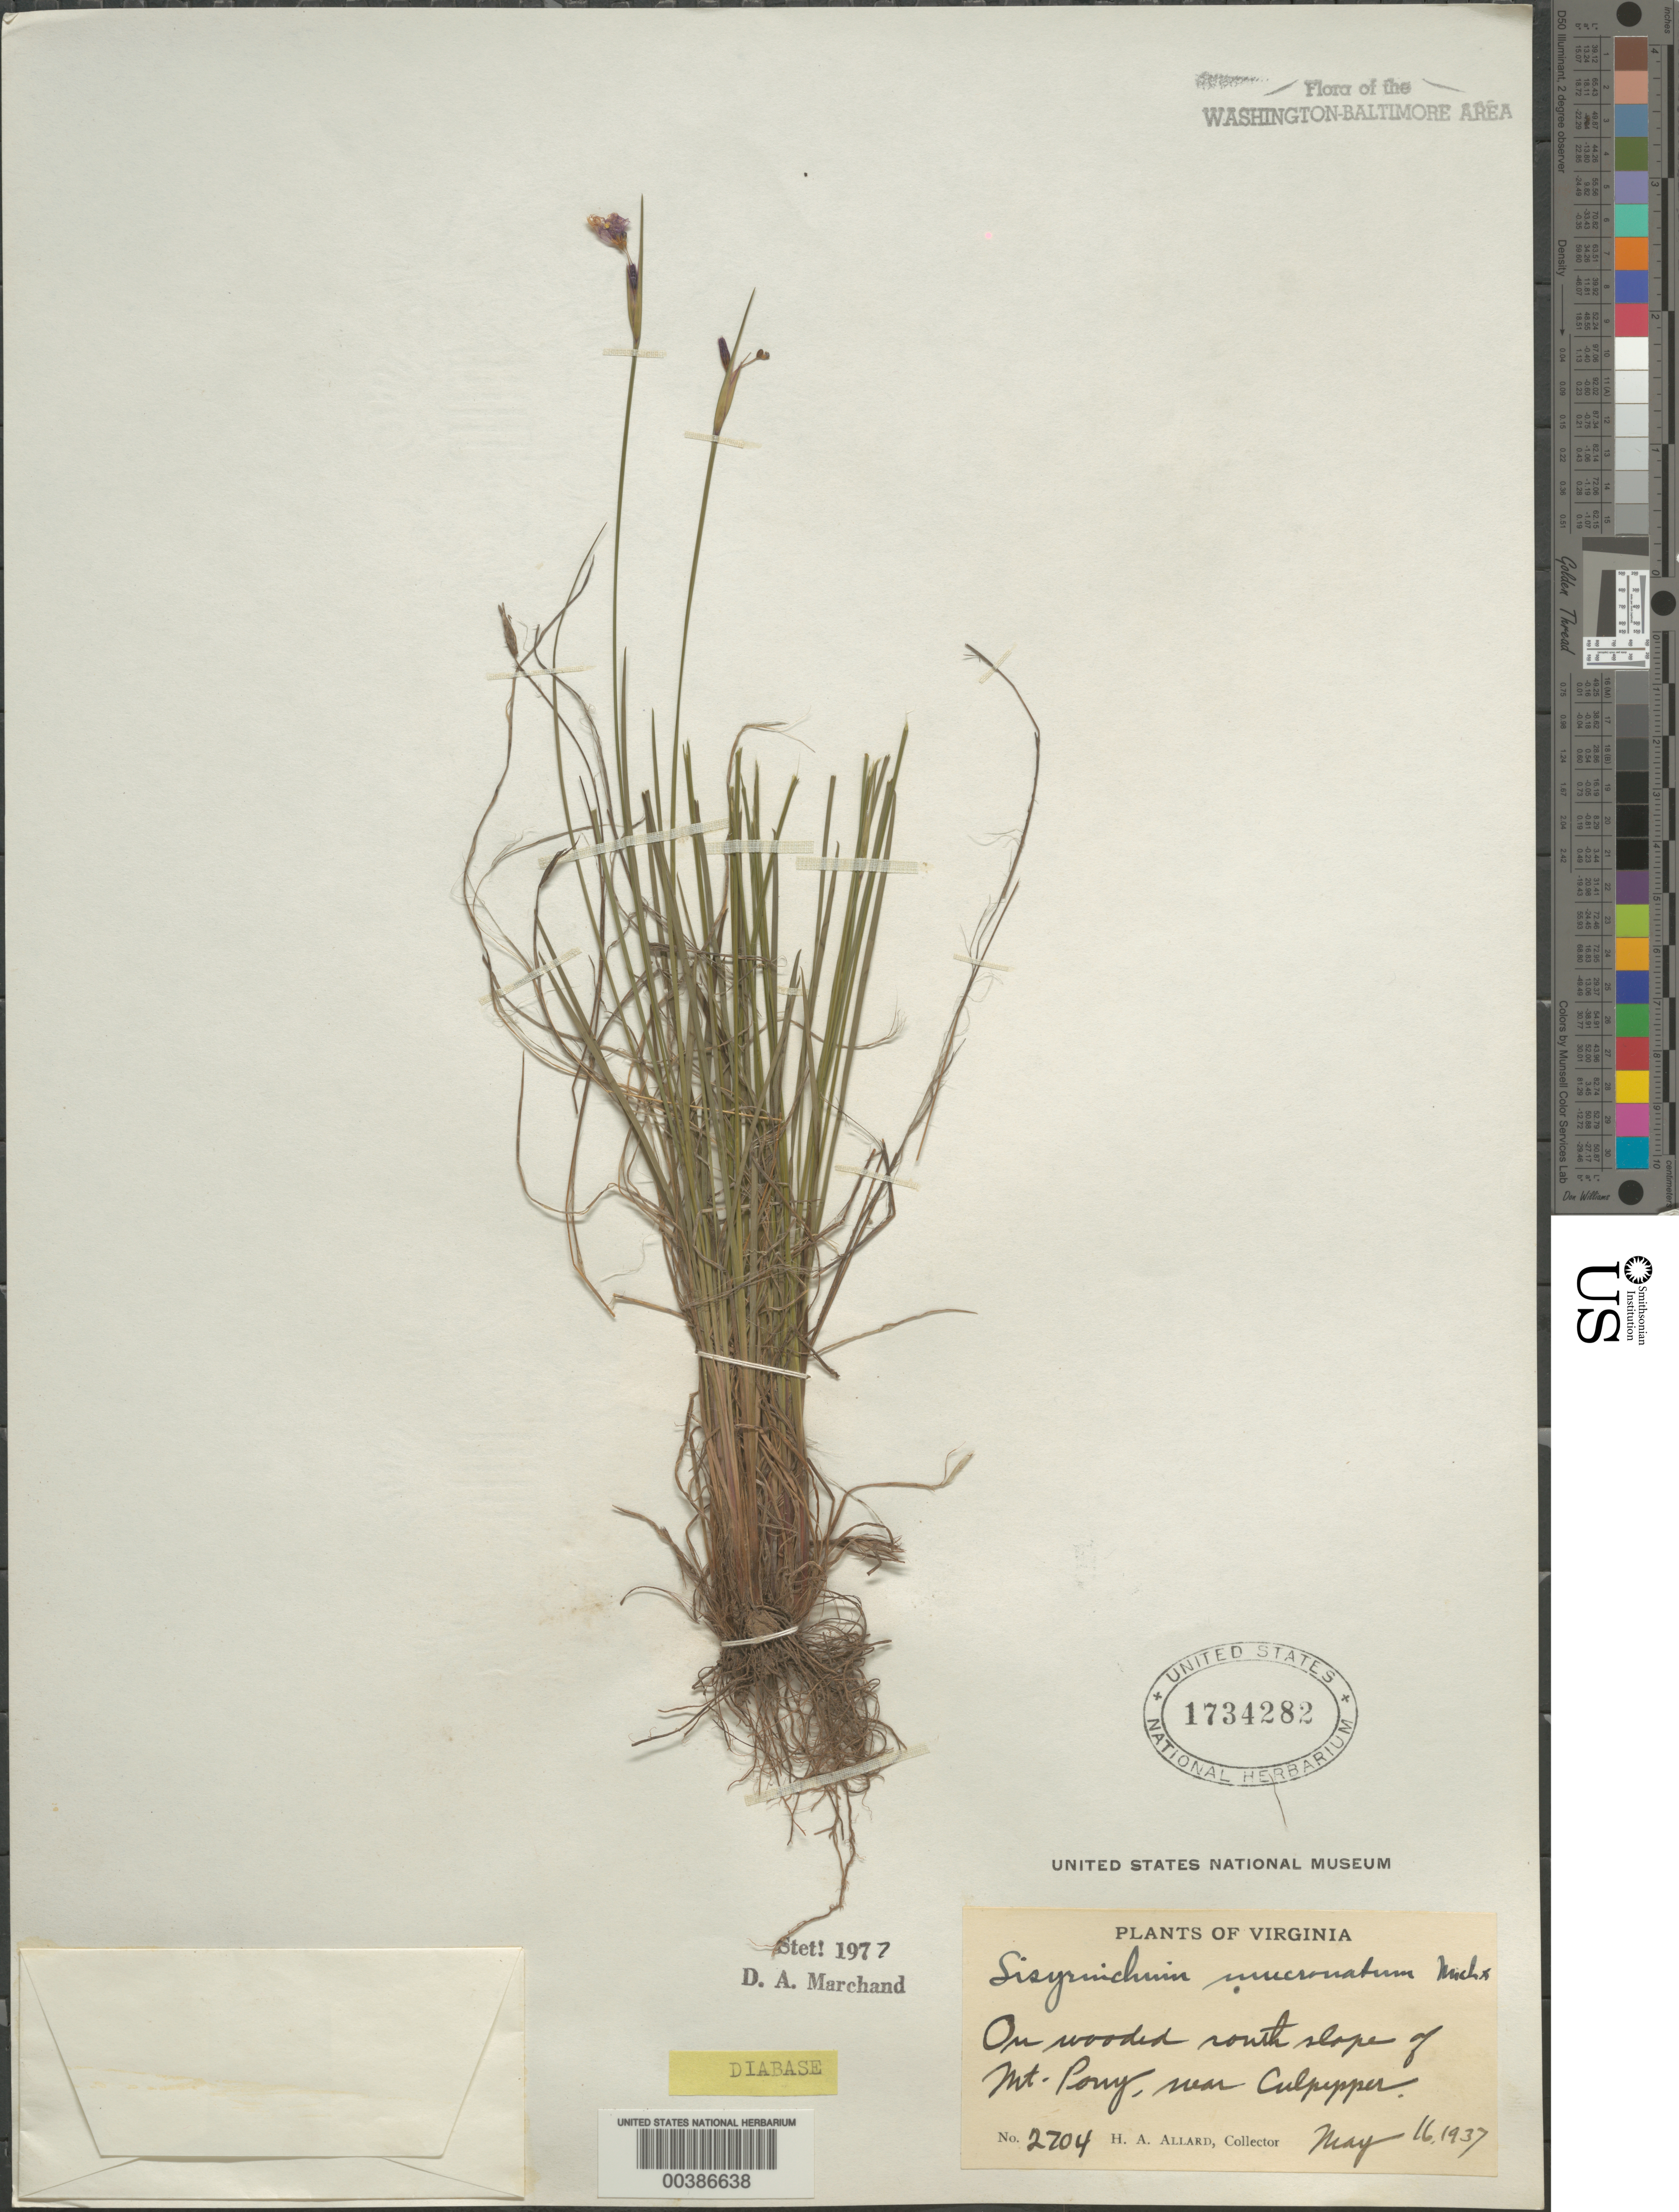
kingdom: Plantae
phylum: Tracheophyta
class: Liliopsida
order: Asparagales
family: Iridaceae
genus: Sisyrinchium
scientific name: Sisyrinchium mucronatum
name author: Michx.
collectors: H. A. Allard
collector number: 2704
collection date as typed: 16 May 1937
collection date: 1937-05-16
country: United States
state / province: Virginia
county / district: Culpeper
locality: North slope of Mount Pony, near Culpepper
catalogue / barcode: US 1734282